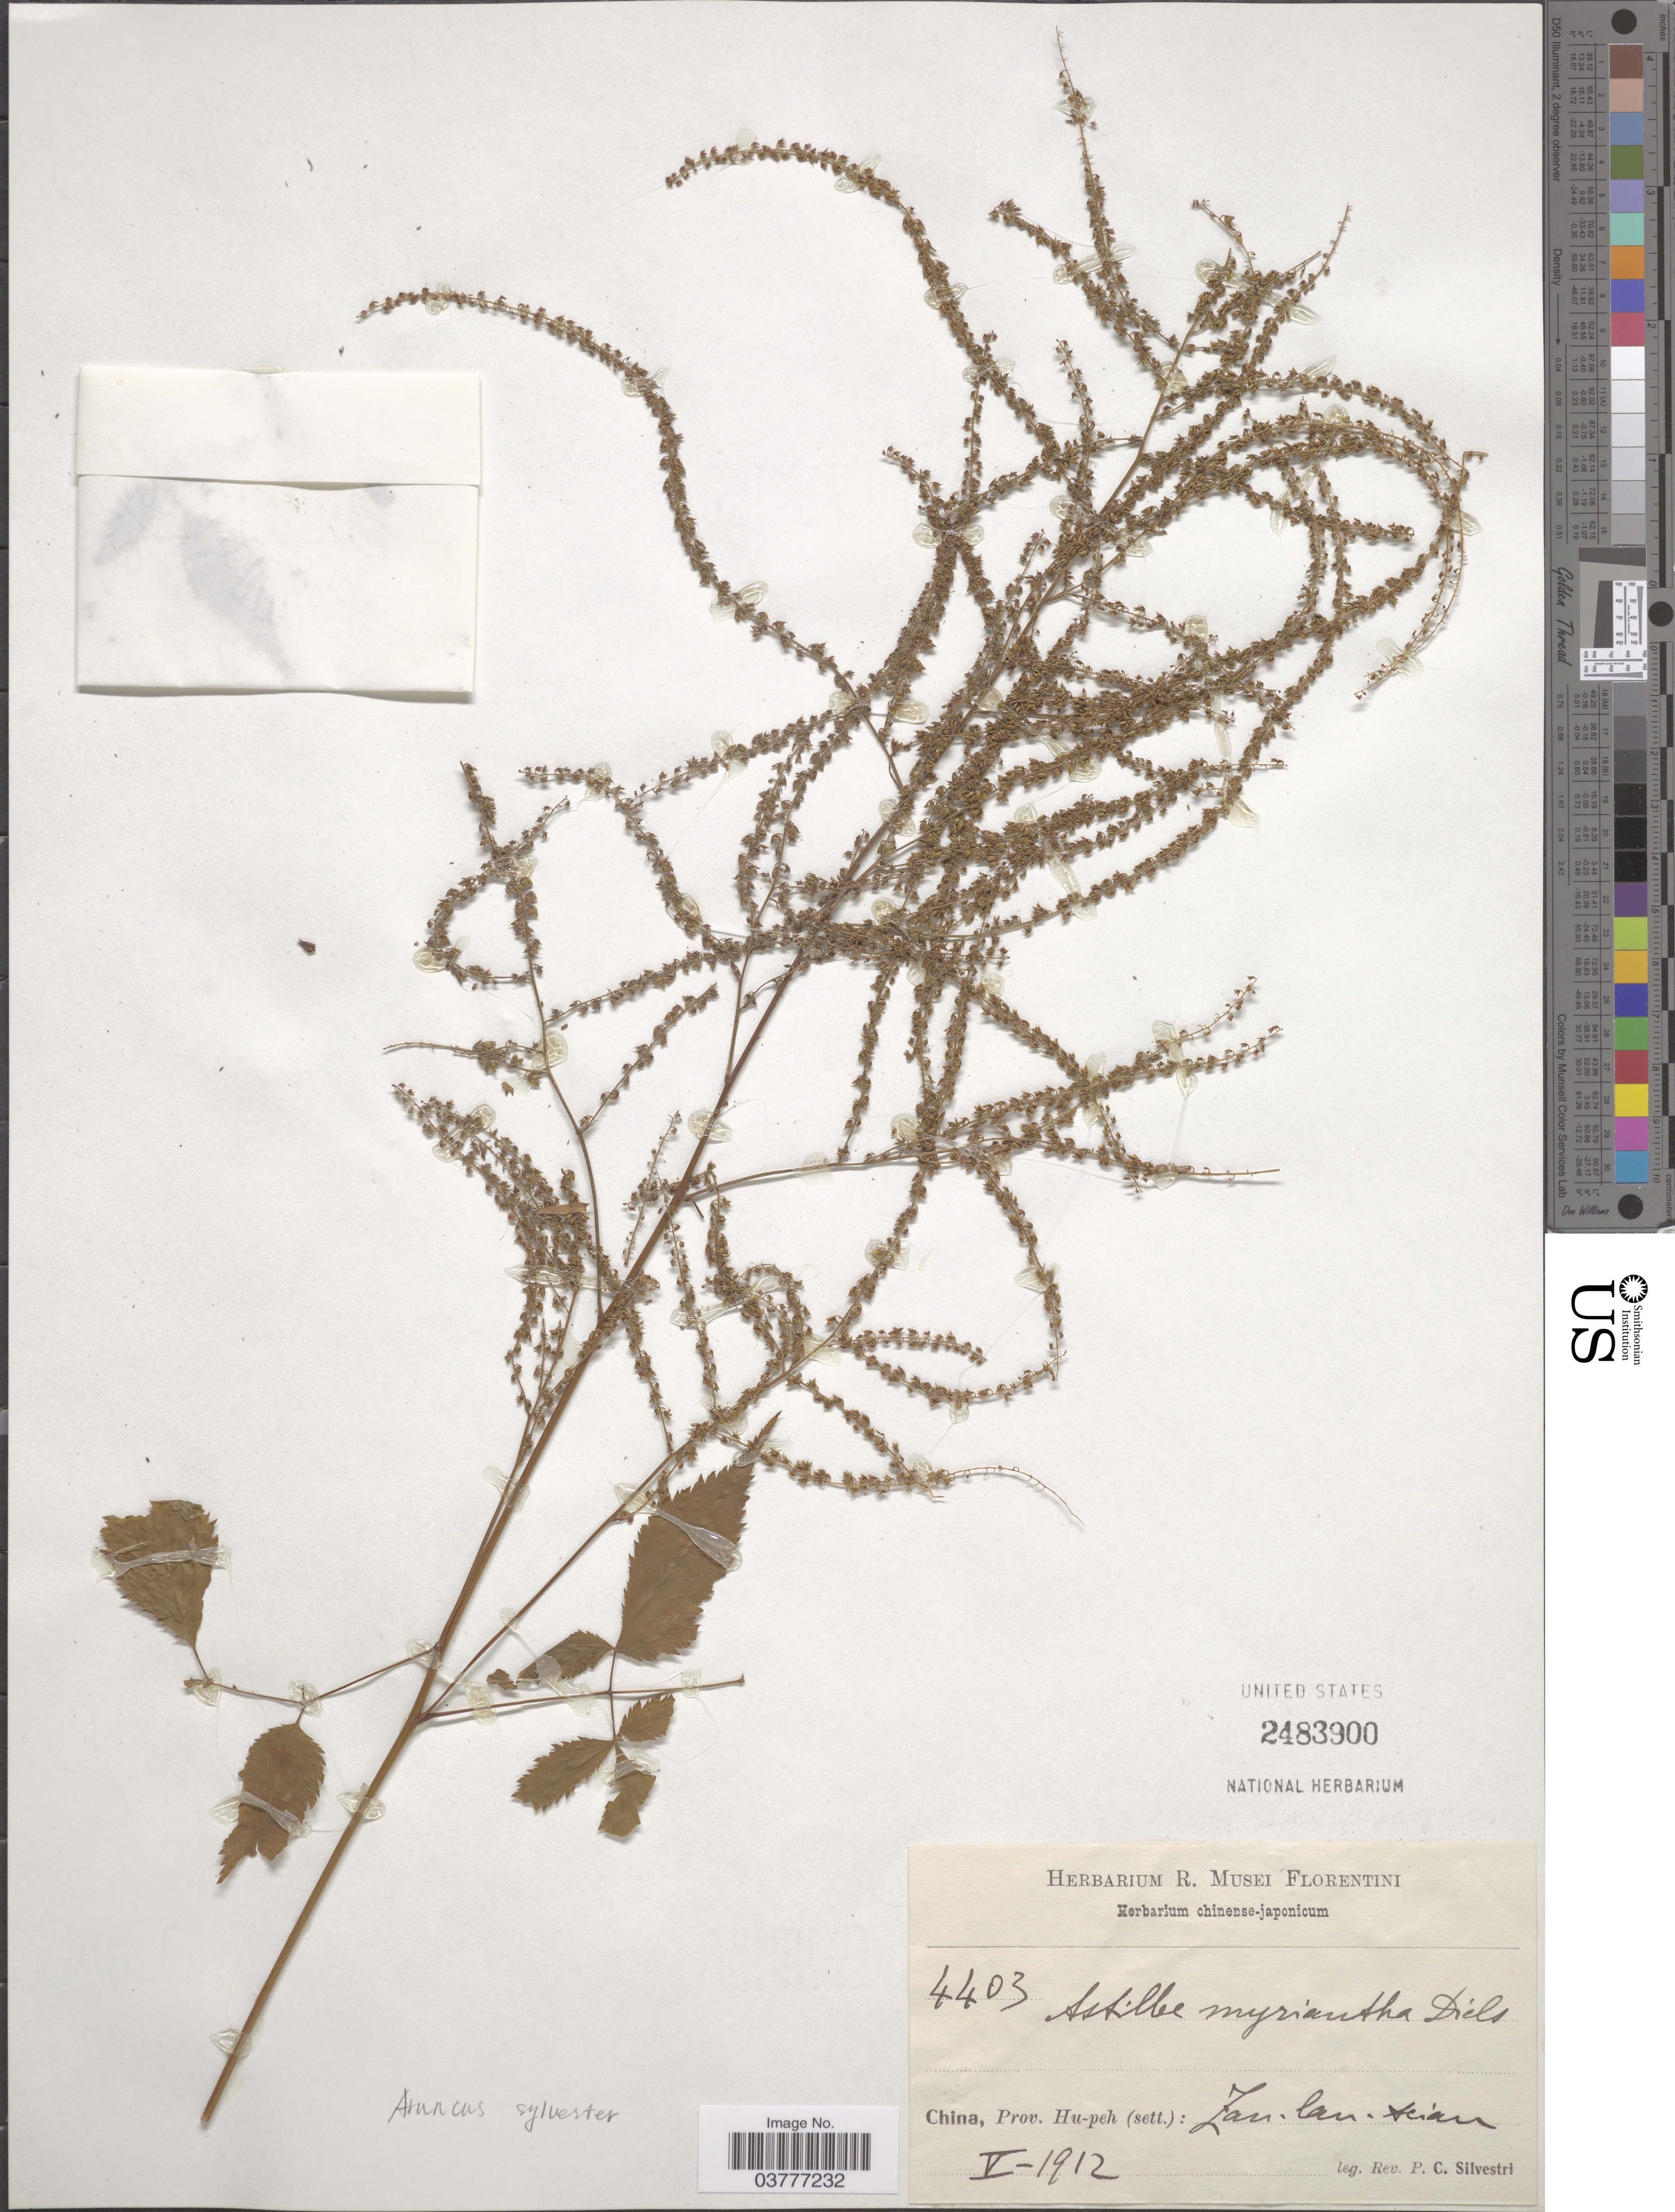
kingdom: Plantae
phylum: Tracheophyta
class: Magnoliopsida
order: Rosales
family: Rosaceae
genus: Aruncus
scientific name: Aruncus sylvester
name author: Kostel. ex Maxim.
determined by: Strong, Mark T., (BOT), Smithsonian Institution - National Museum of Natural History (UNITED STATES)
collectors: P. Silvestri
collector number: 4403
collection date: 1912-05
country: China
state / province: Hubei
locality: Prov. Hu-peh (sett.): Zan-lan-Acian.*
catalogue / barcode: US 2483900